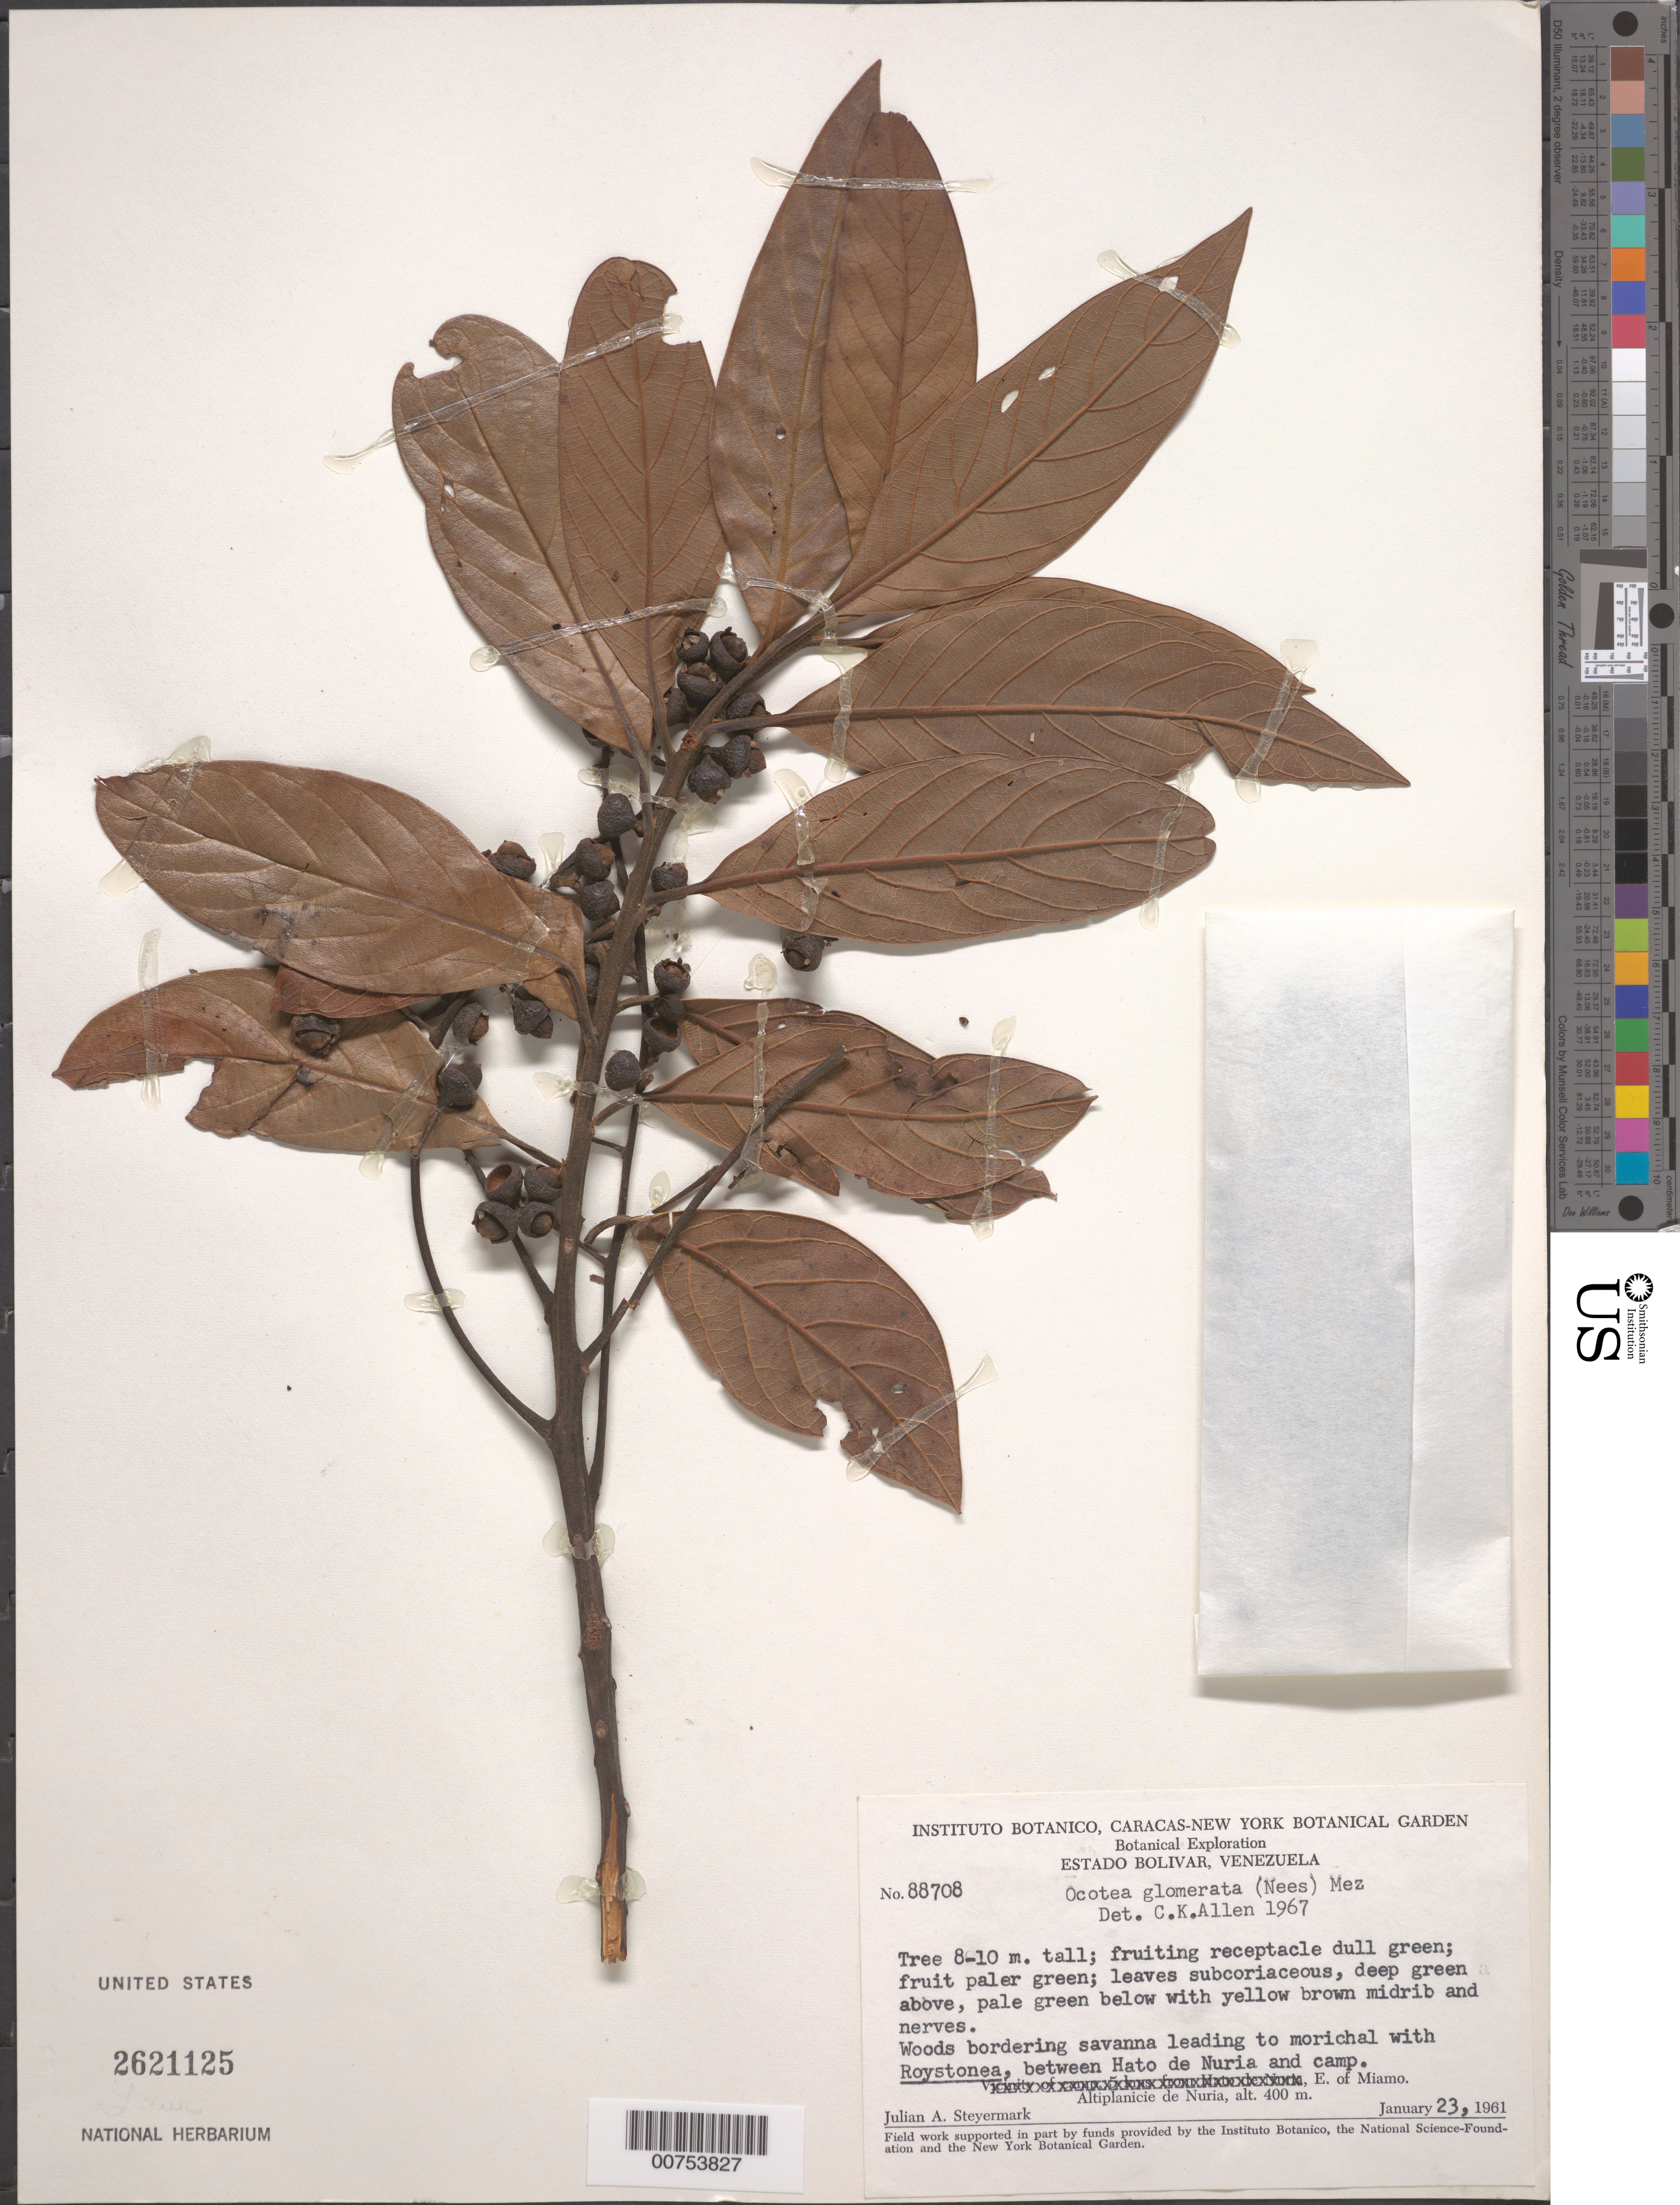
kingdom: Plantae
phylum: Tracheophyta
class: Magnoliopsida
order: Laurales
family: Lauraceae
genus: Ocotea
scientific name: Ocotea glomerata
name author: (Nees) Mez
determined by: Allen, C. K.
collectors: J. Steyermark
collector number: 88708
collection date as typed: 23-Jan-61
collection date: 1961-01-23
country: Venezuela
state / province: Bolívar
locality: Altiplanicie de Nuria, E of Miamo, between Hato de Nuria and camp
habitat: Woods bordering savanna leading to morichal with Roystonea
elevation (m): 400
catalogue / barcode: US 2621125